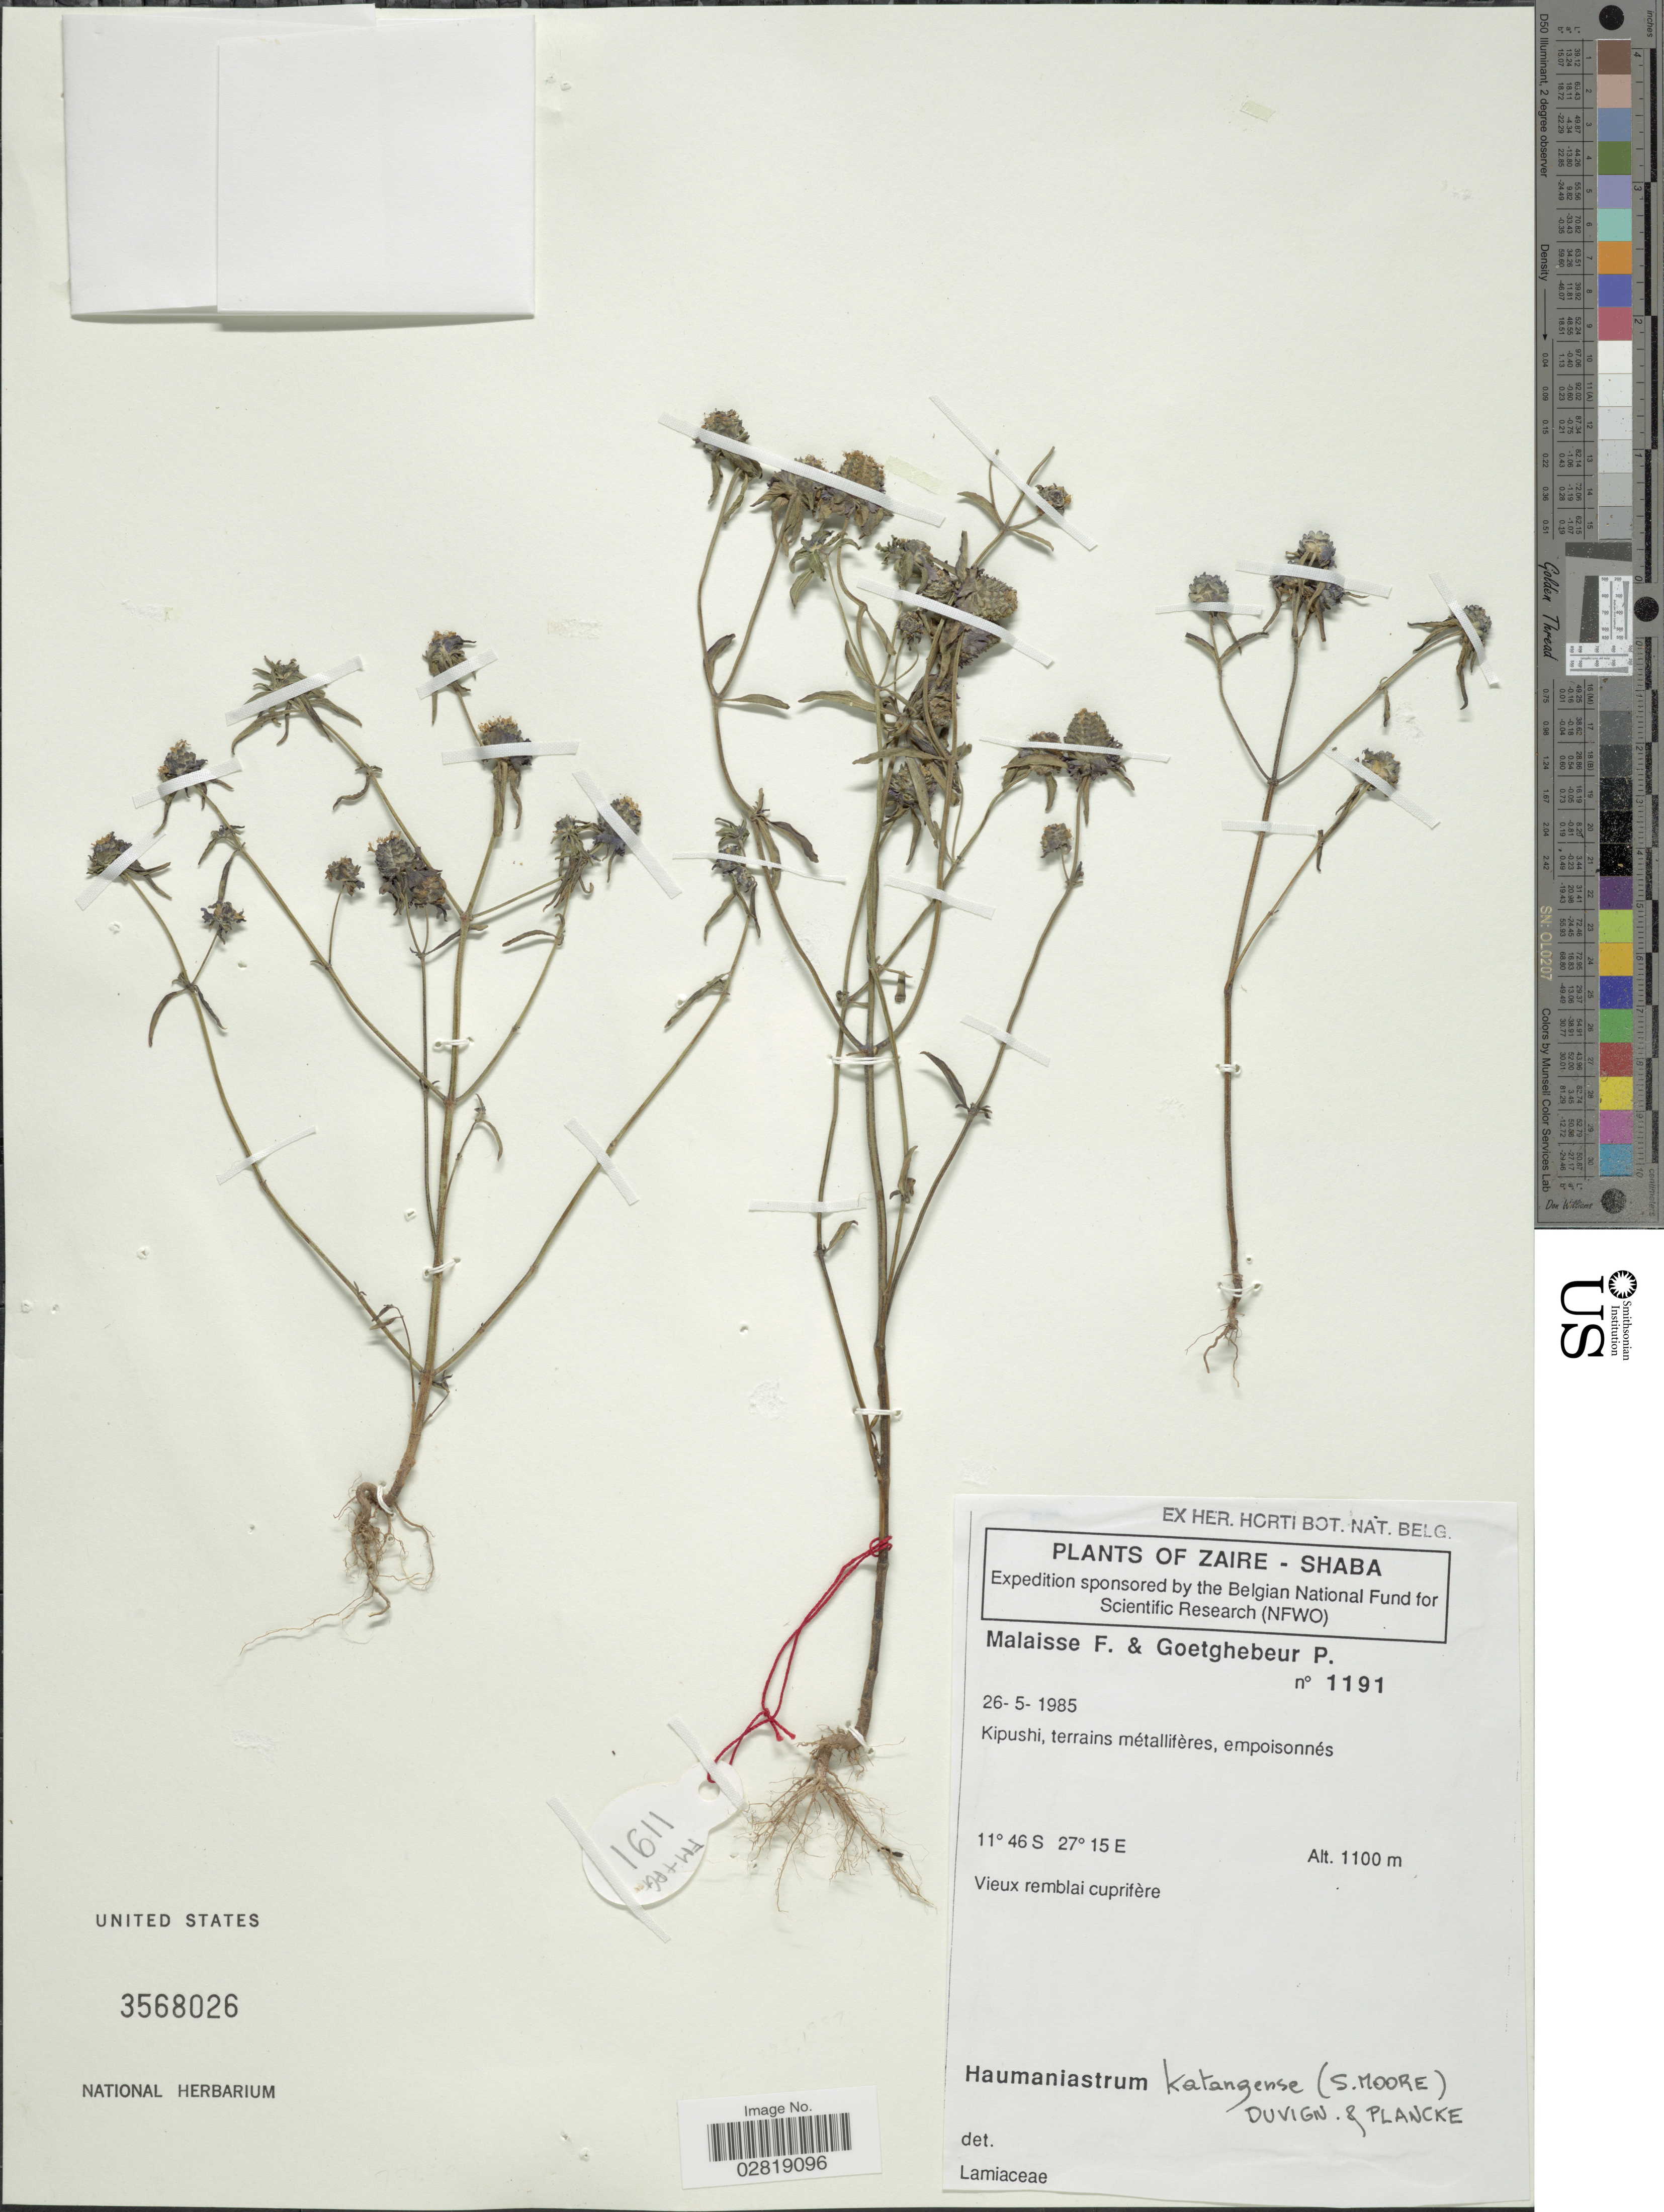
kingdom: Plantae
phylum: Tracheophyta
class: Magnoliopsida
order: Lamiales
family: Lamiaceae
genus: Haumaniastrum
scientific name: Haumaniastrum katangense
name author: (S. Moore) P.A. Duvign. & Plancke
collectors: F. Malaisse & P. Goetghebeur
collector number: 1191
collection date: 1985-05-26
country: Angola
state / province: Zaire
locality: Zaire-Shaba. Kipushi, terrains métallifères, empoisonnés.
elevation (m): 1100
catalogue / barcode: US 3568026